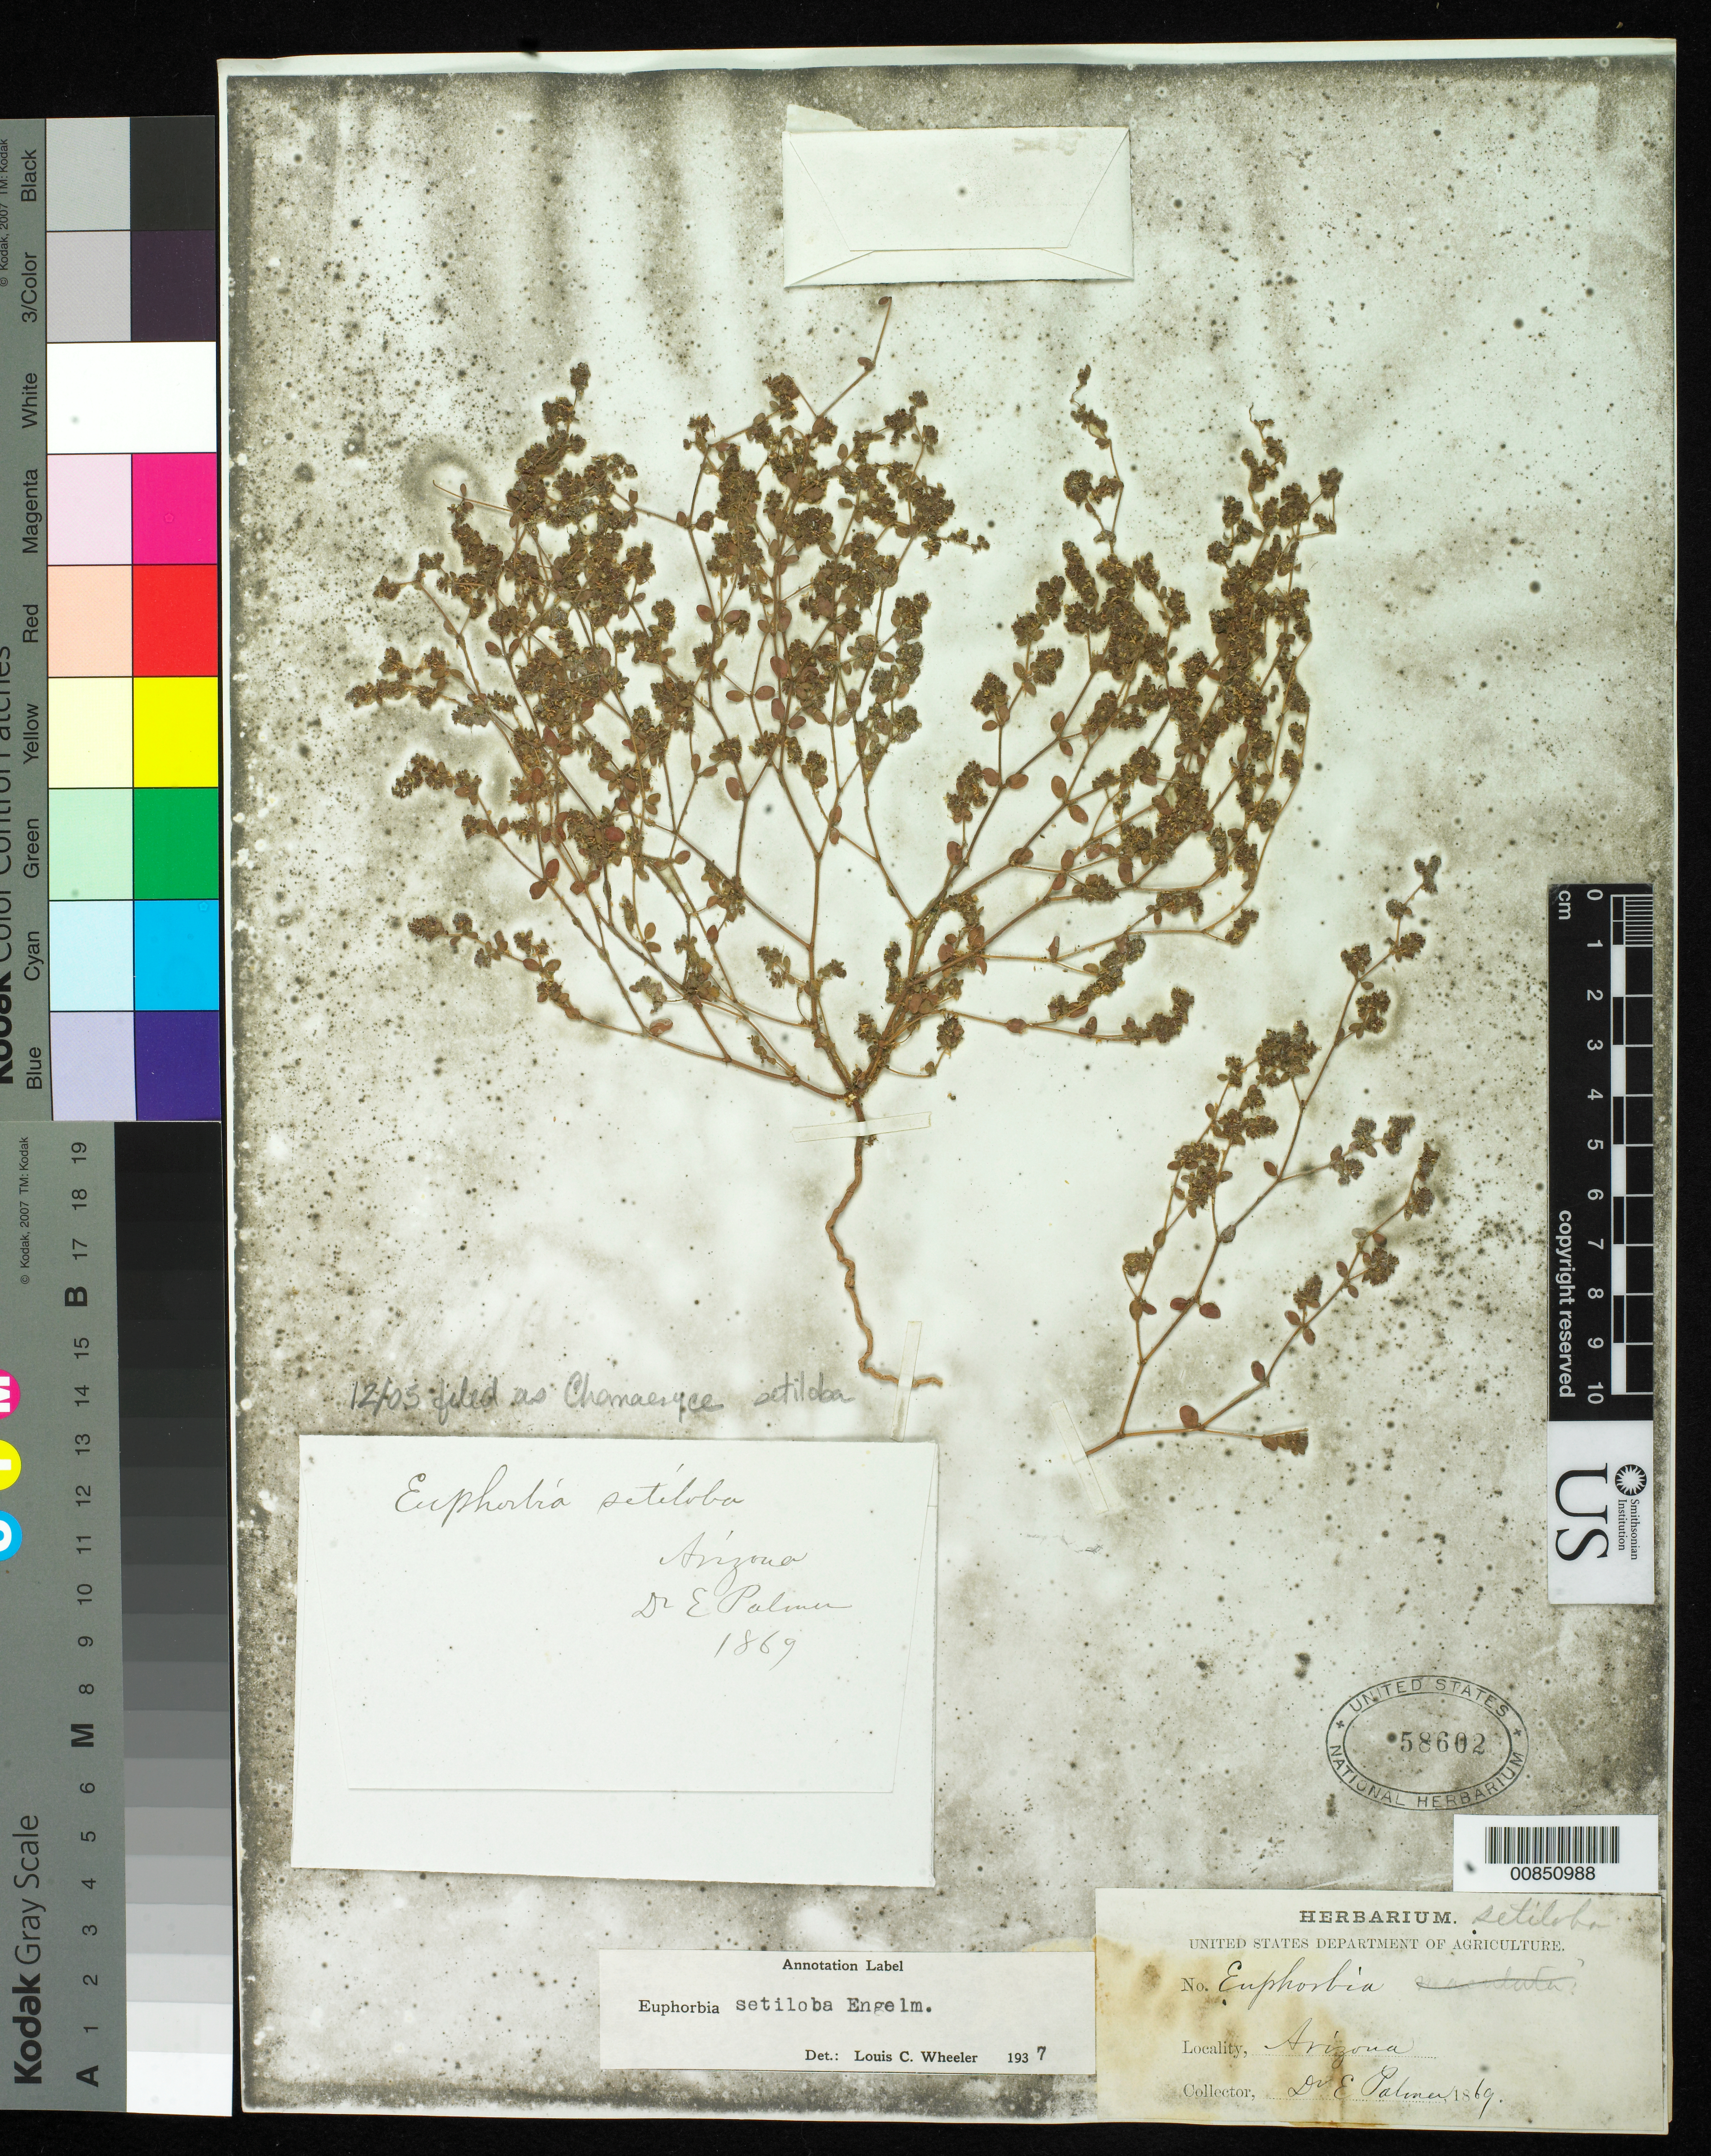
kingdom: Plantae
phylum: Tracheophyta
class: Magnoliopsida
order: Malpighiales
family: Euphorbiaceae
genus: Euphorbia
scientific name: Euphorbia setiloba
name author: Engelm.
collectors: E. Palmer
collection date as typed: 1869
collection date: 1869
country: United States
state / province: Arizona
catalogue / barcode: US 58602